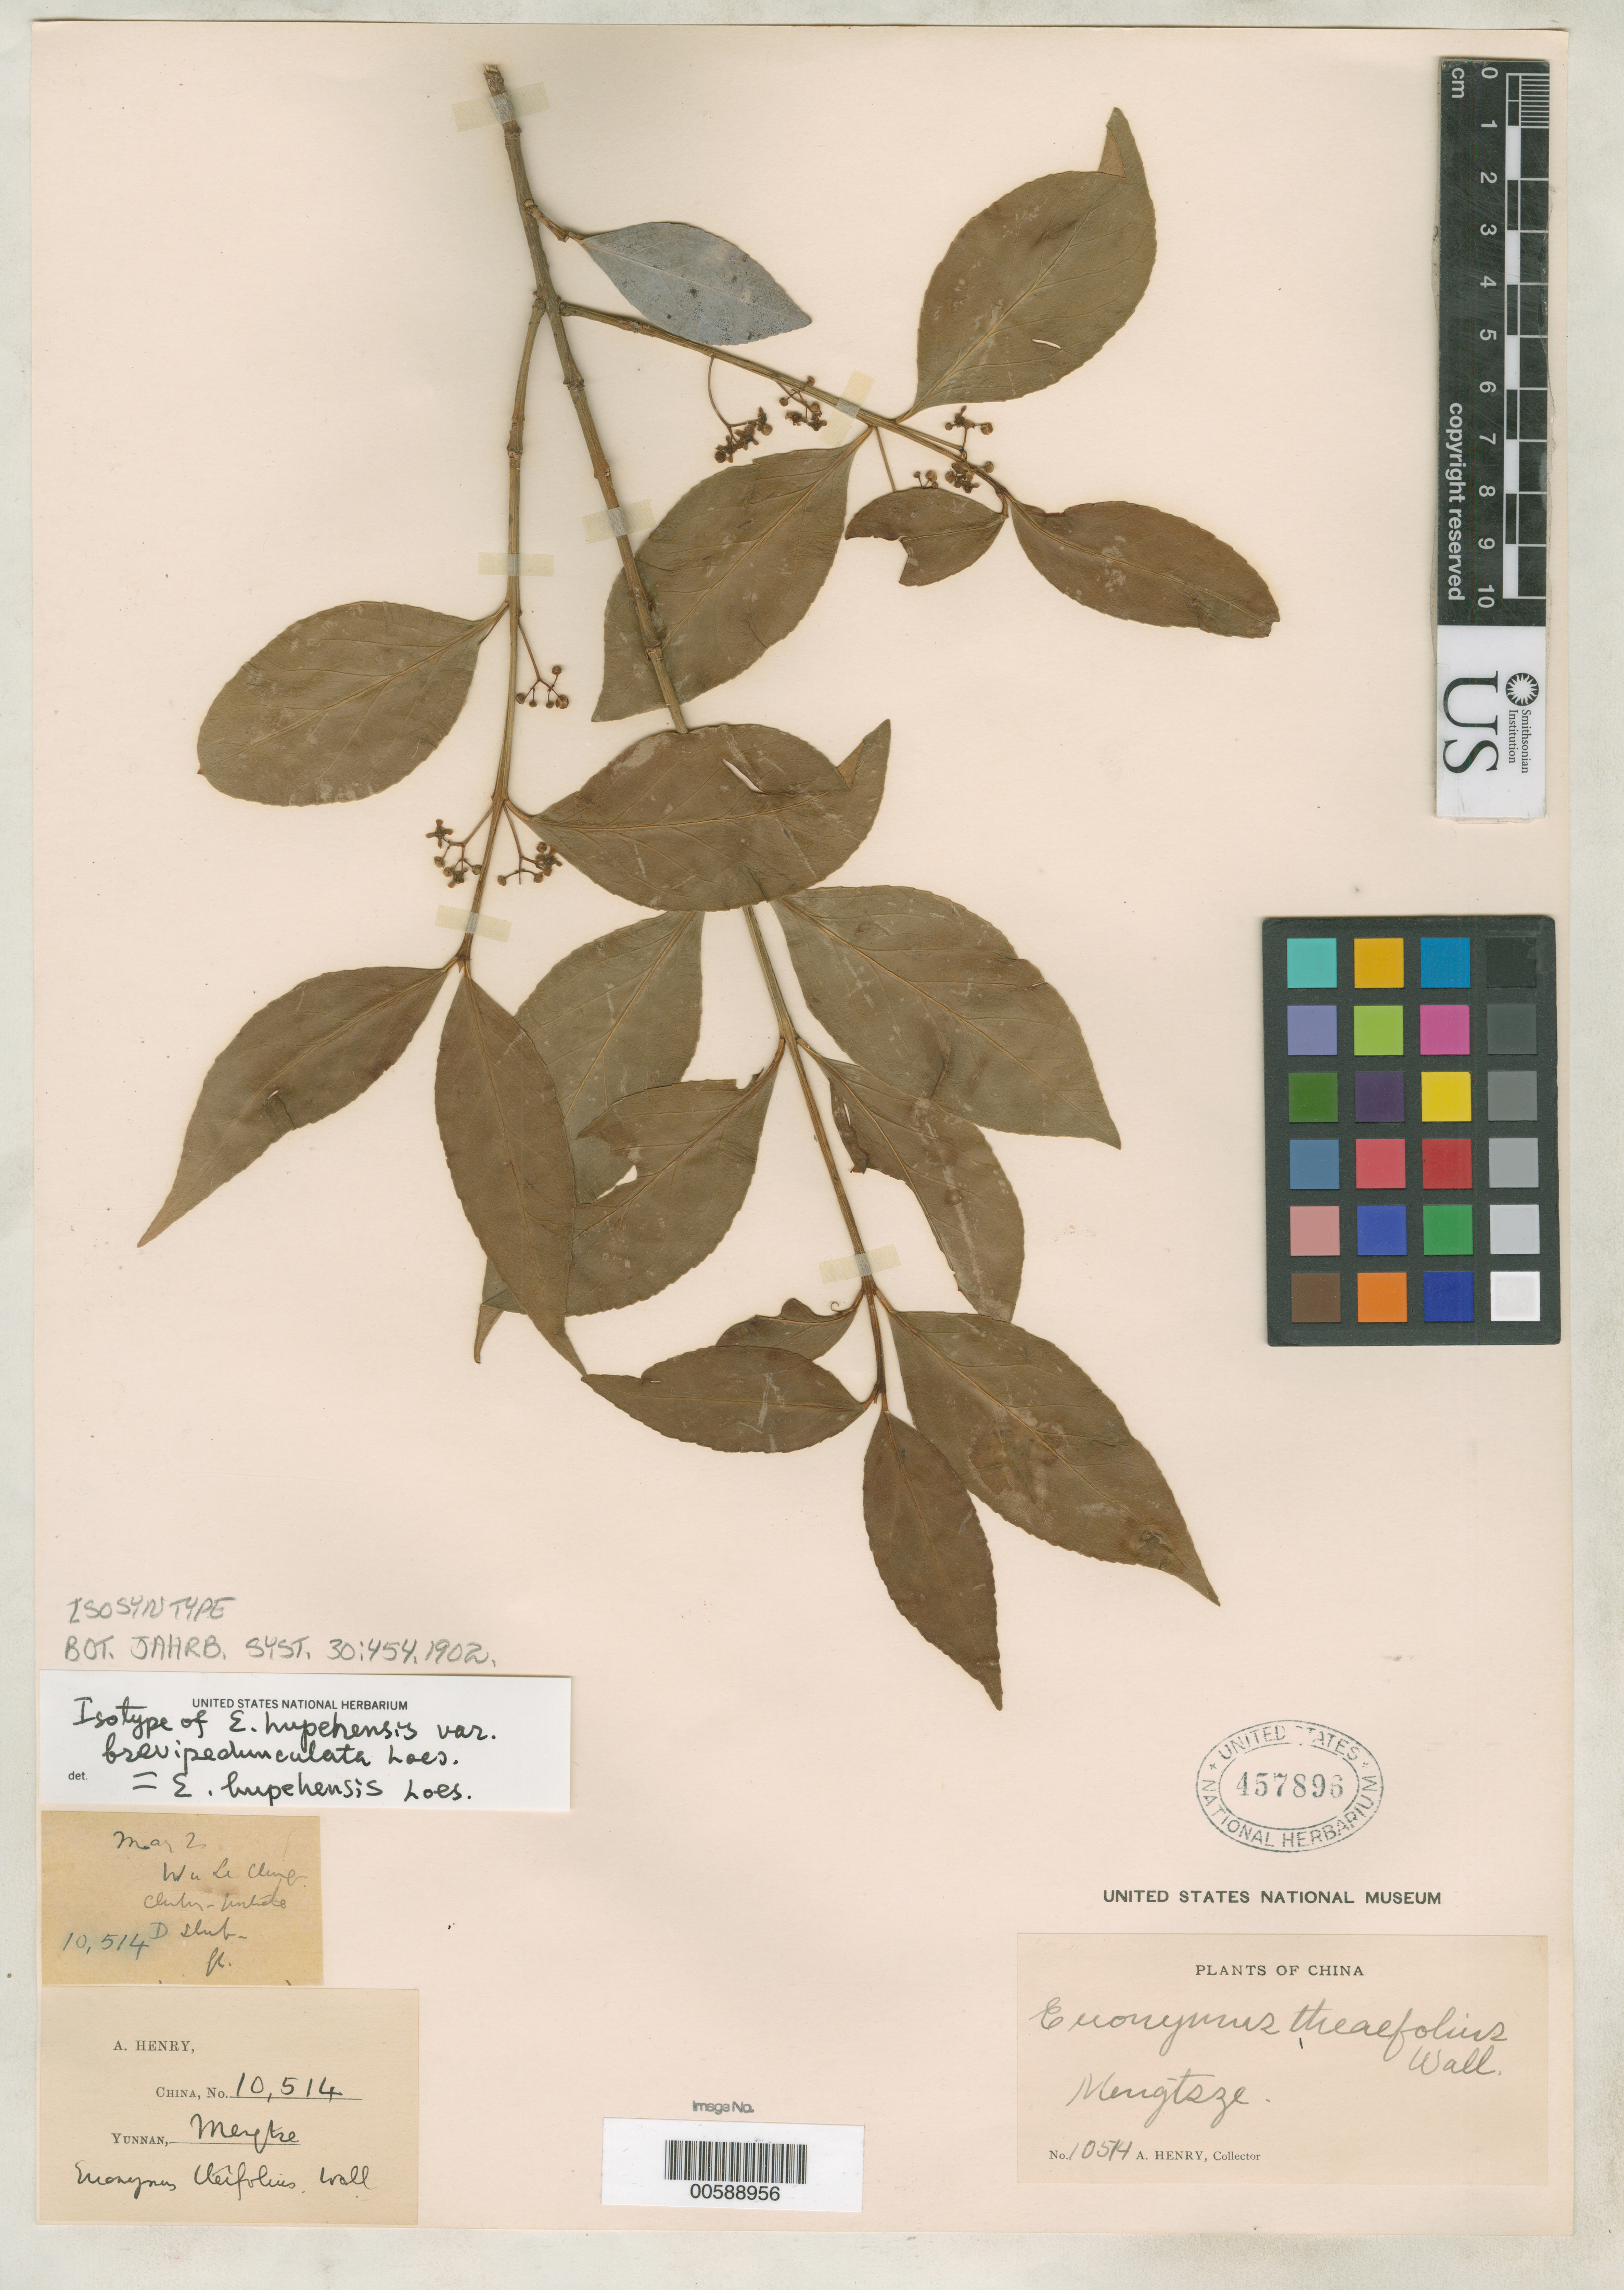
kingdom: Plantae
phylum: Tracheophyta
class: Magnoliopsida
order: Celastrales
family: Celastraceae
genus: Euonymus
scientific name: Euonymus hupehensis var. brevipedunculata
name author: Loes.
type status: Isosyntype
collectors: A. Henry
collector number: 10514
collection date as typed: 02 Mar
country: China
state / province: Yunnan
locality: Mengtze.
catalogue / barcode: US 457896